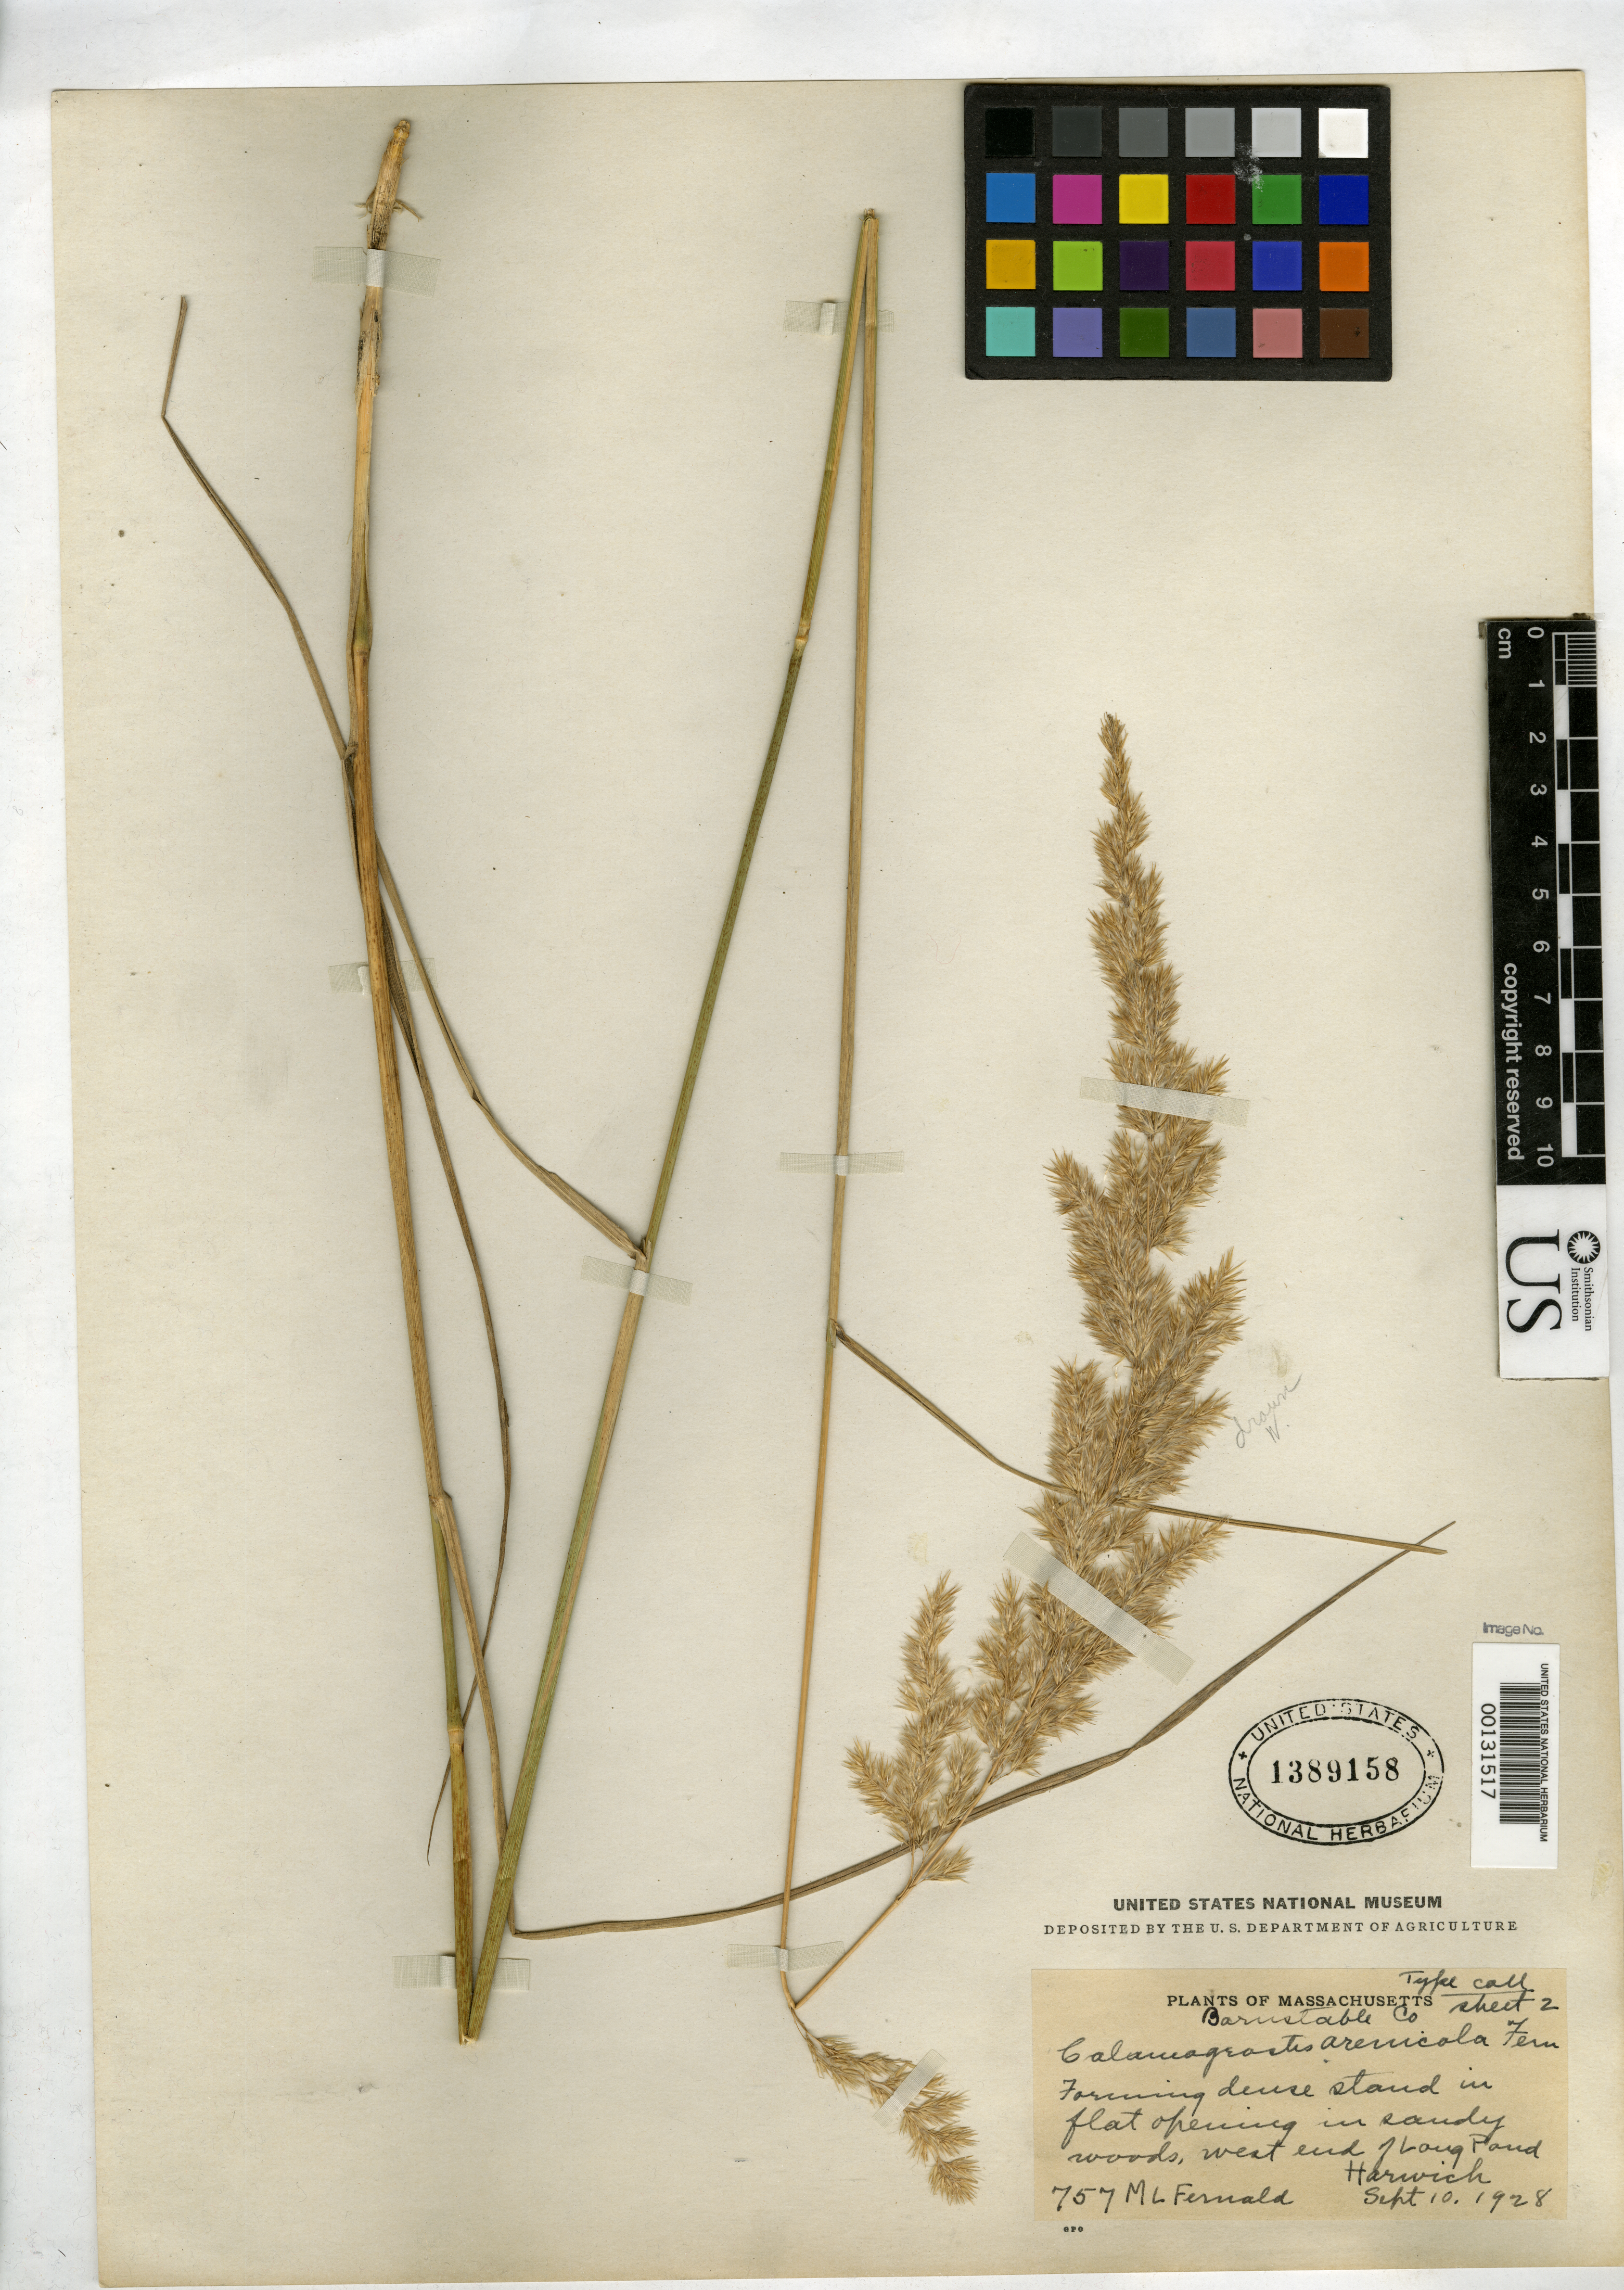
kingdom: Plantae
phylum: Tracheophyta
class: Liliopsida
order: Poales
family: Poaceae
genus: Calamagrostis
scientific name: Calamagrostis arenicola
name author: Fernald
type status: Isotype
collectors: M. L. Fernald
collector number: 757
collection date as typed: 10 Sep 1928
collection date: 1928-09-10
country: United States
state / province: Massachusetts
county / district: Barnstable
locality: Western end of Long Pond, Harwich.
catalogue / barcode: US 1389158